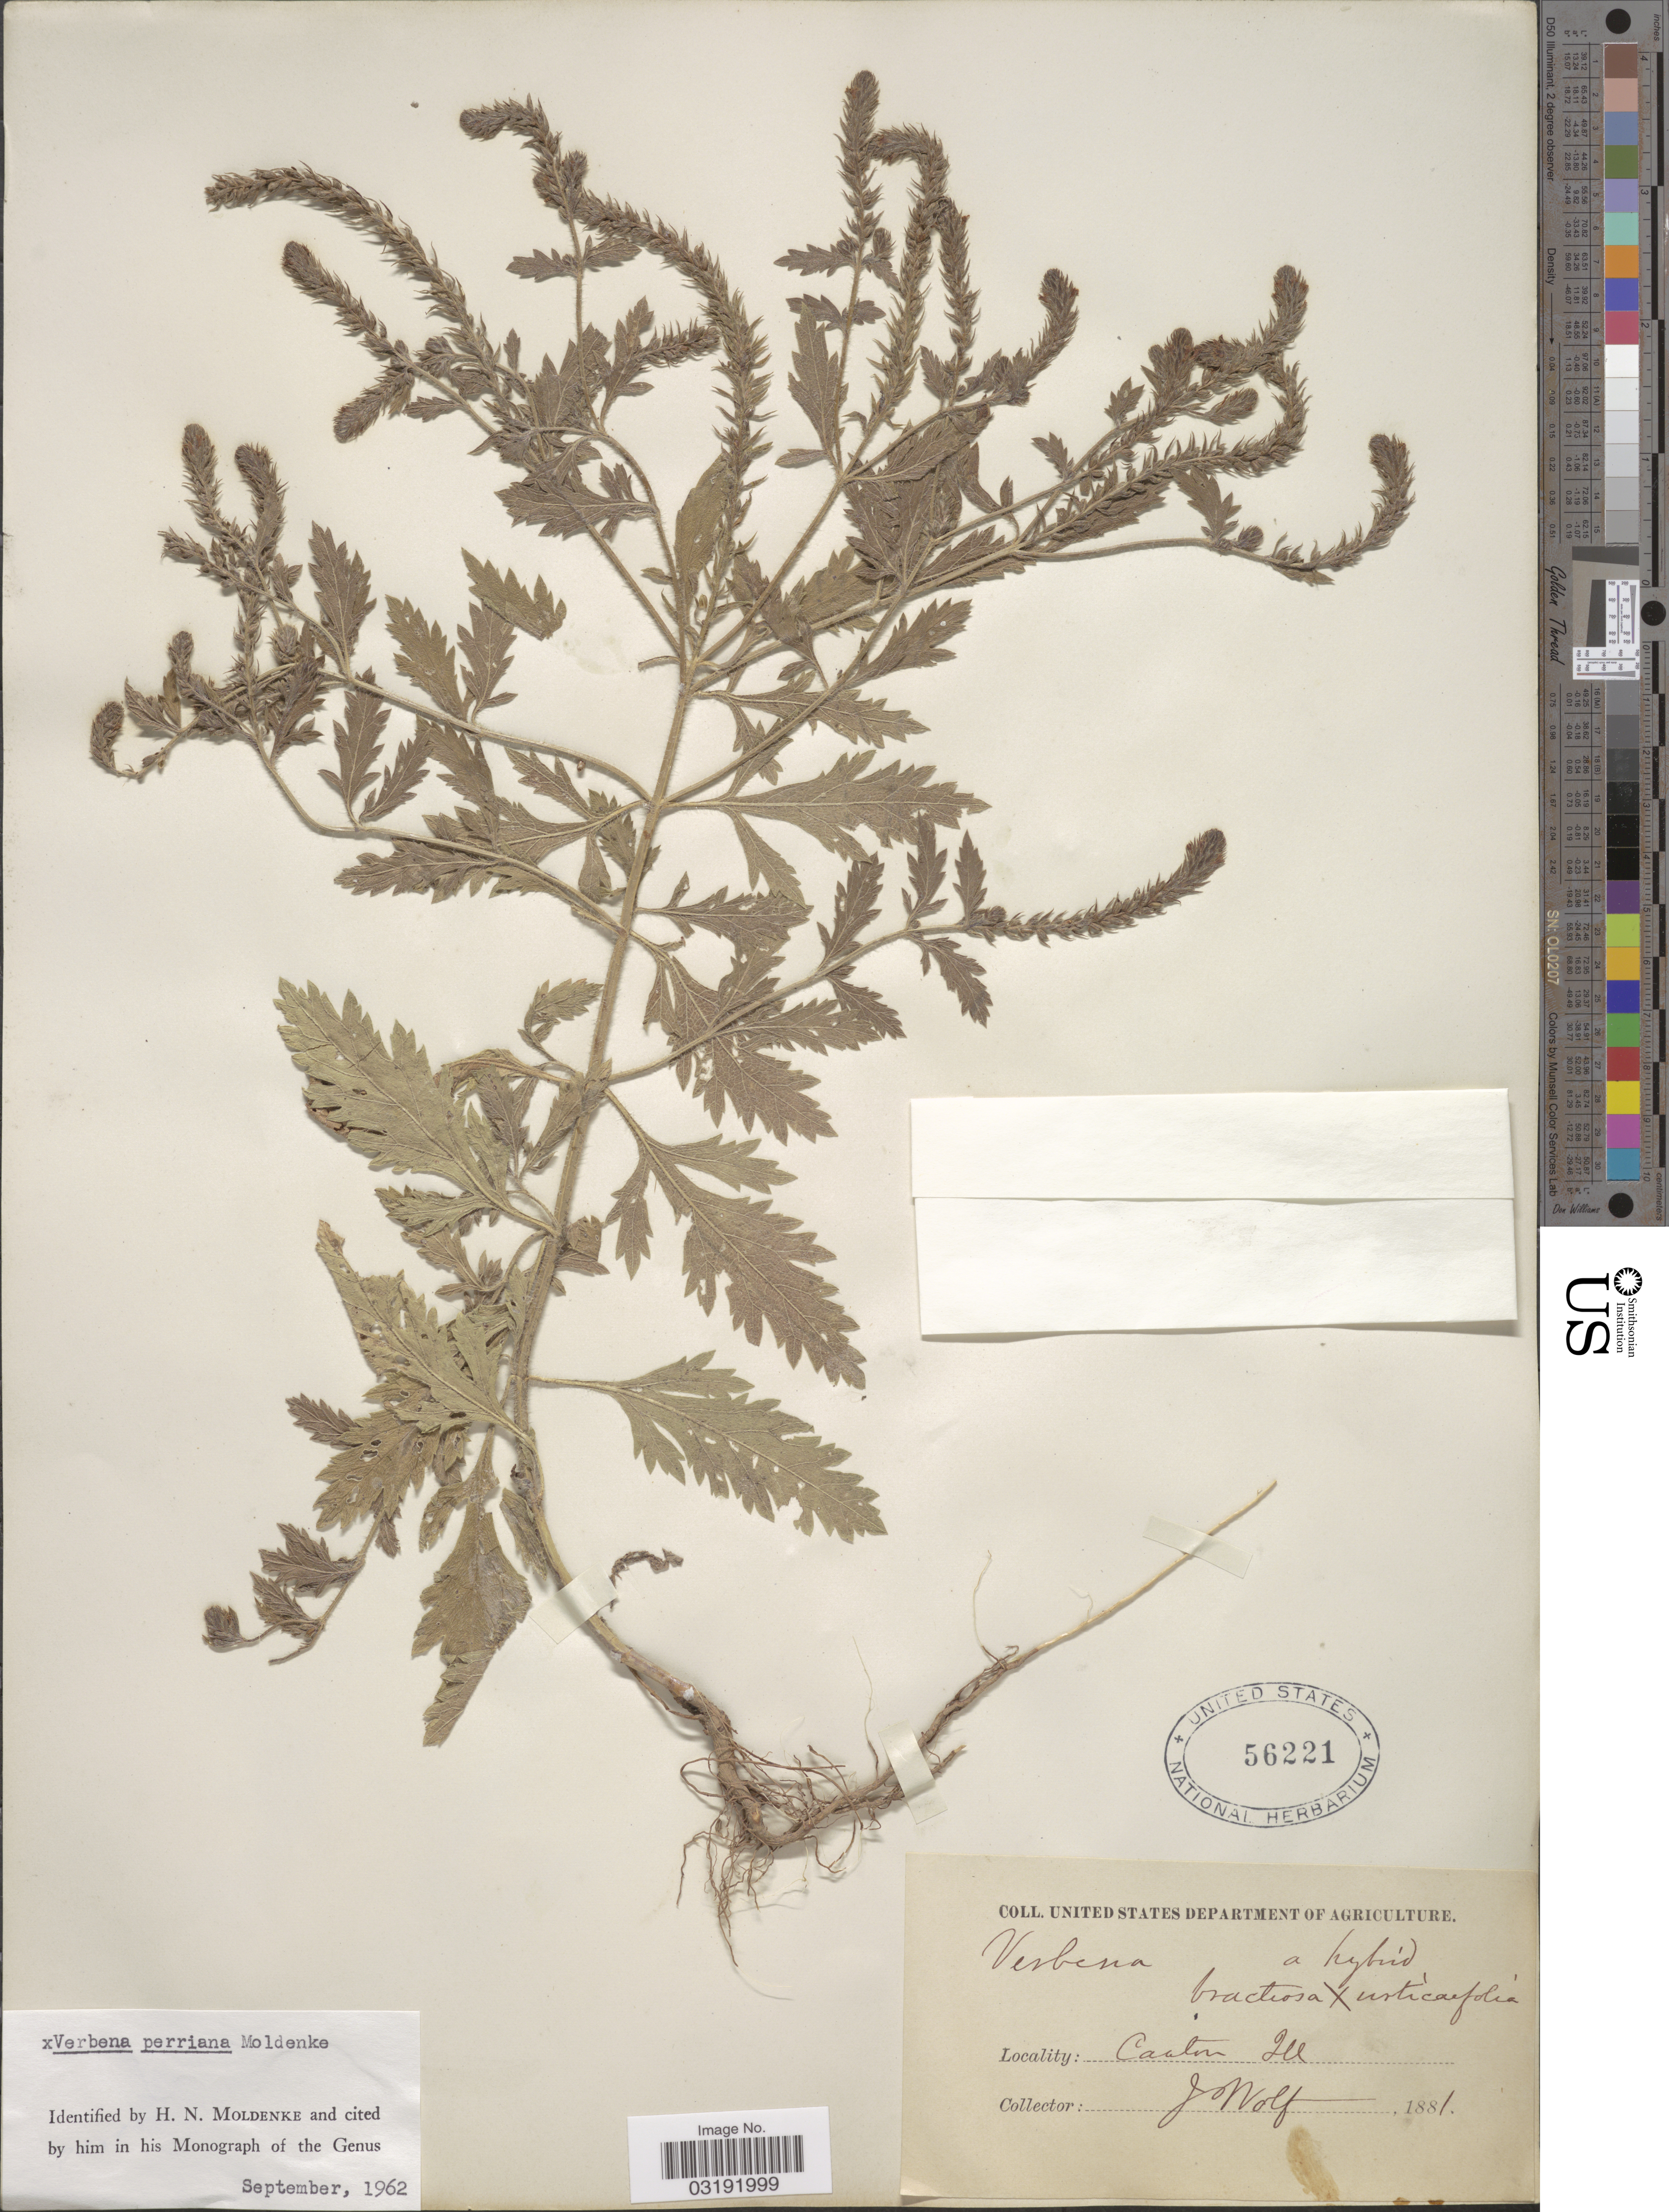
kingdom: Plantae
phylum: Tracheophyta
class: Magnoliopsida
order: Lamiales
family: Verbenaceae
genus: Verbena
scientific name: Verbena perriana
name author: Moldenke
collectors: J. Wolf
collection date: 1881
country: United States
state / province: Illinois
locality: Canton.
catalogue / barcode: US 56221